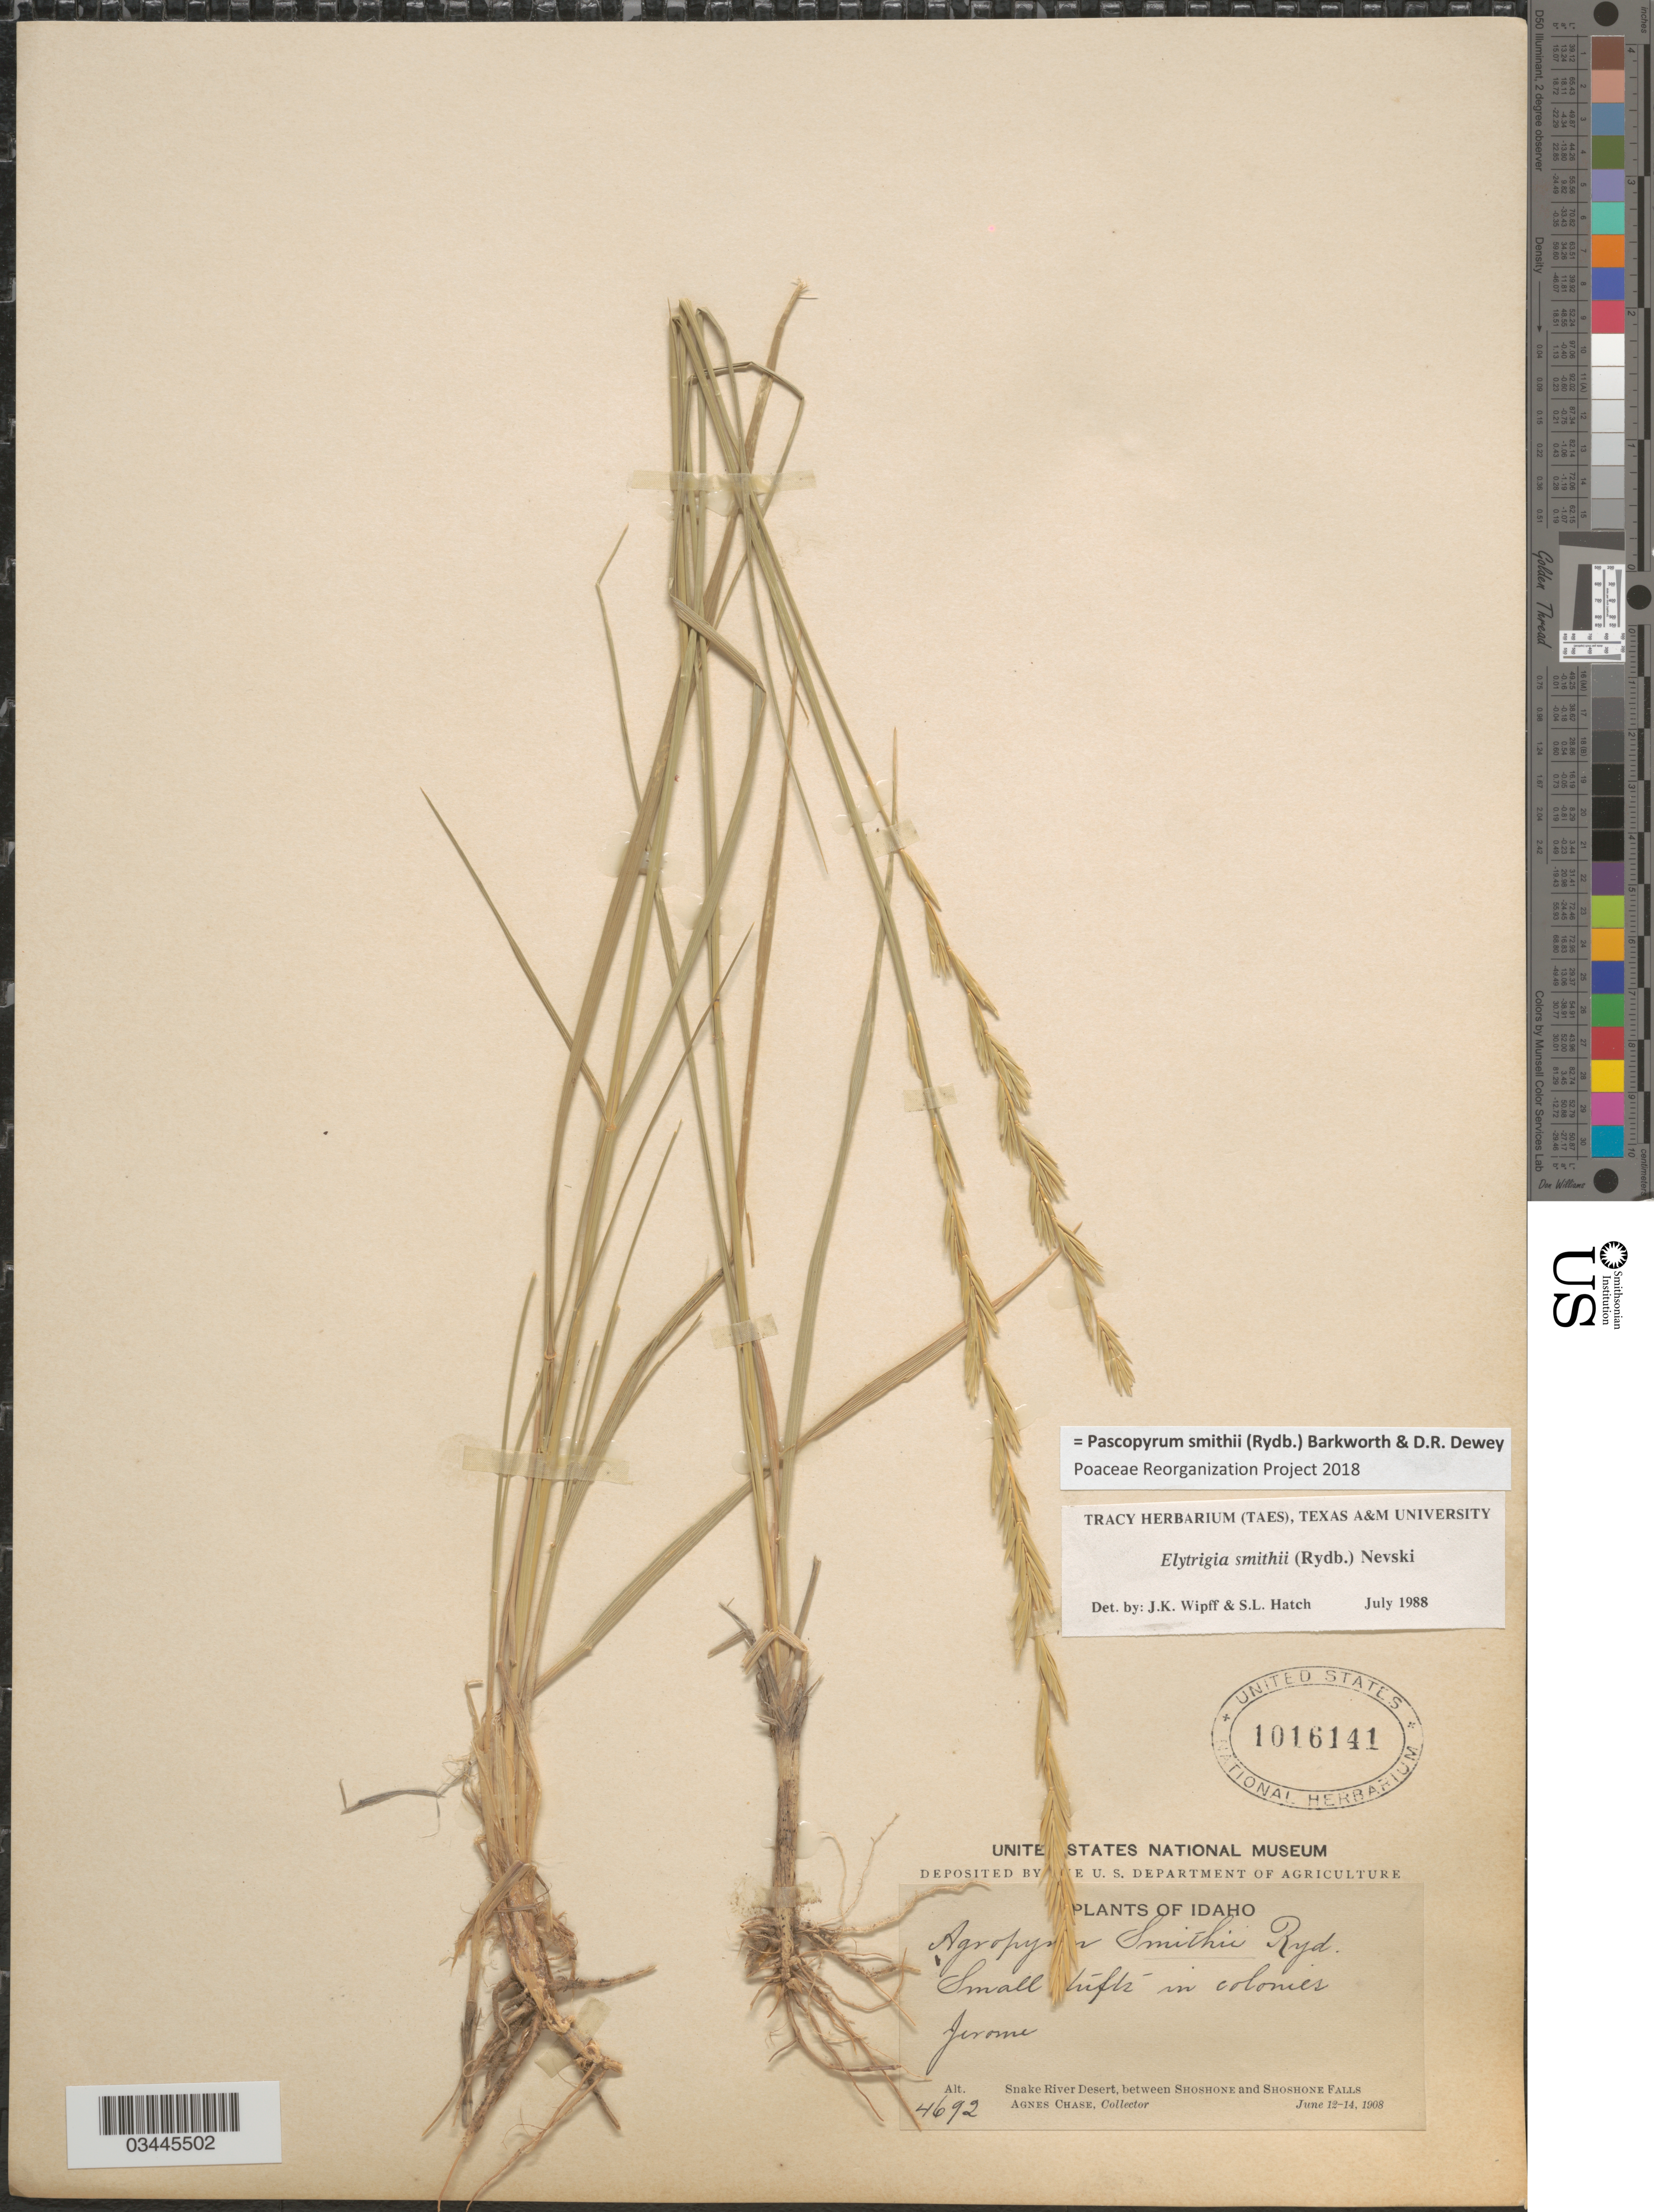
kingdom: Plantae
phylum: Tracheophyta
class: Liliopsida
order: Poales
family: Poaceae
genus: Pascopyrum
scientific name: Pascopyrum smithii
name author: (Rydb.) Barkworth & Dewey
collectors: A. Chase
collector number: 4692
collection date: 1908-06-12/1908-06-14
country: United States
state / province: Idaho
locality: Jerome. Snake River Desert, between Shoshone and Shoshone Falls.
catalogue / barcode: US 1016141